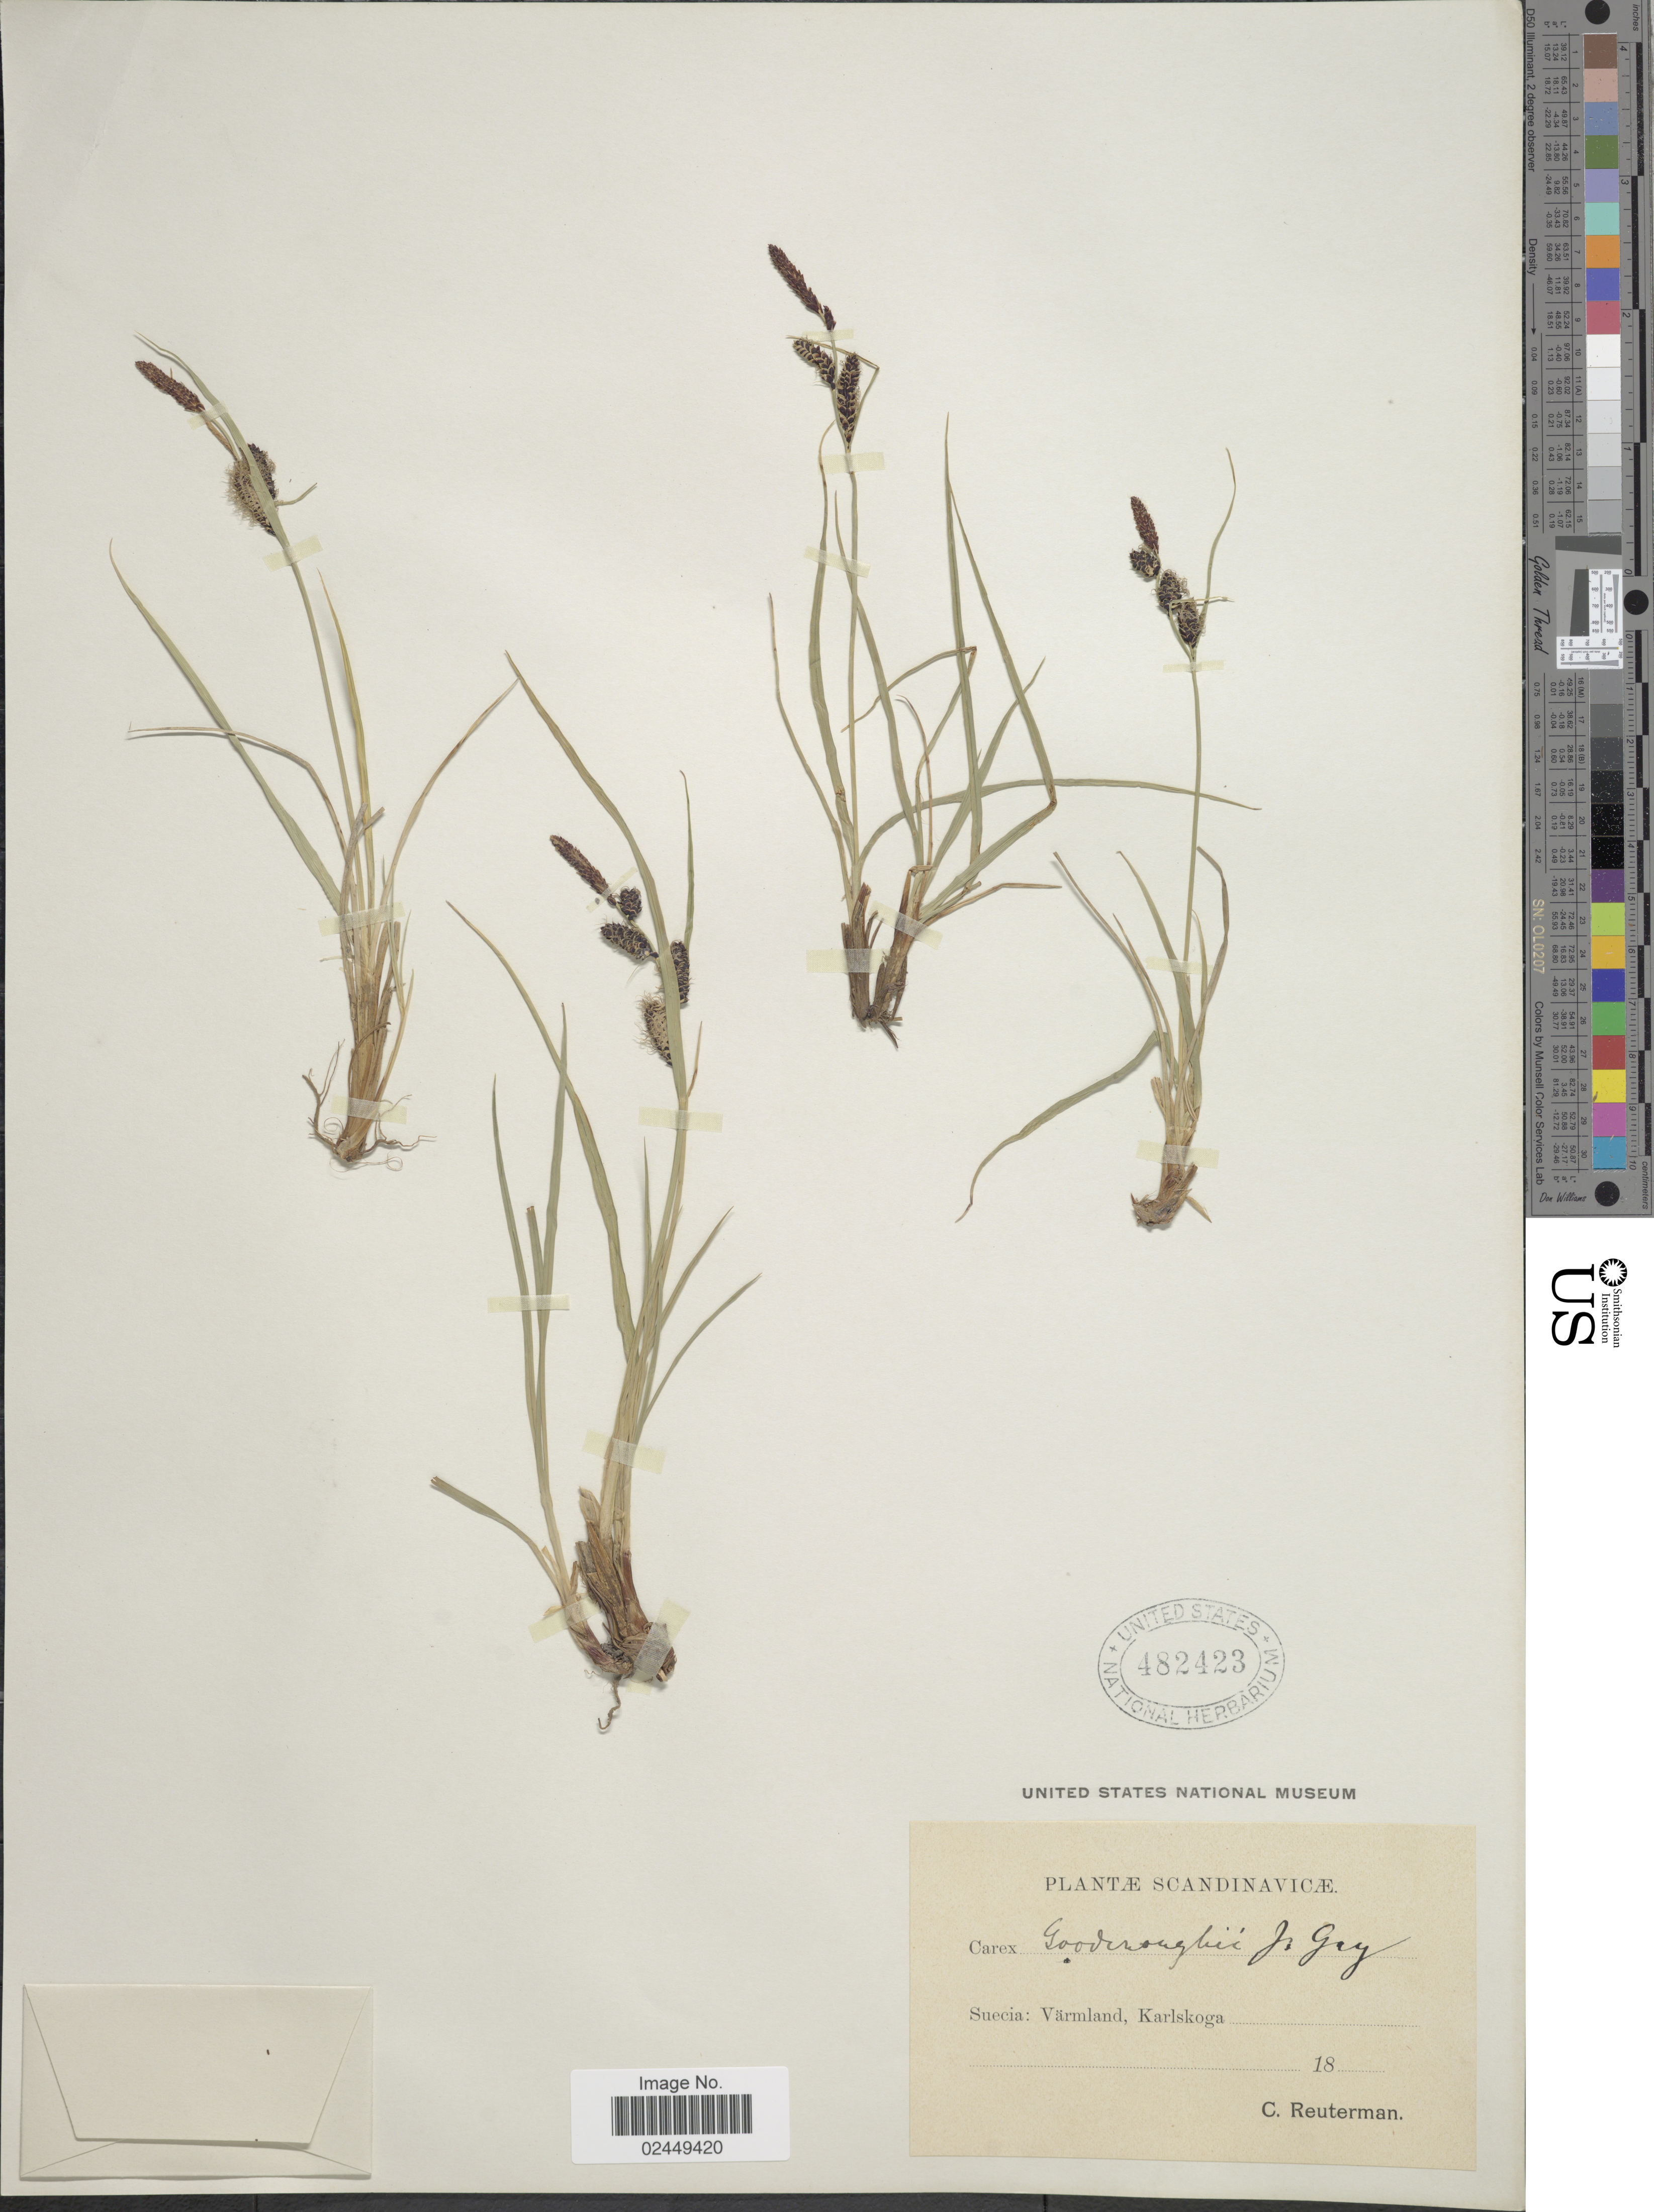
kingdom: Plantae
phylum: Tracheophyta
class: Liliopsida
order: Poales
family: Cyperaceae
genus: Carex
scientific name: Carex nigra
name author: (L.) Reichard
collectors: C. Reuterman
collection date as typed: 18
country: Sweden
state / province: Varmland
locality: Scandinavicae, Varmland, Karlskoga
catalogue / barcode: US 482423